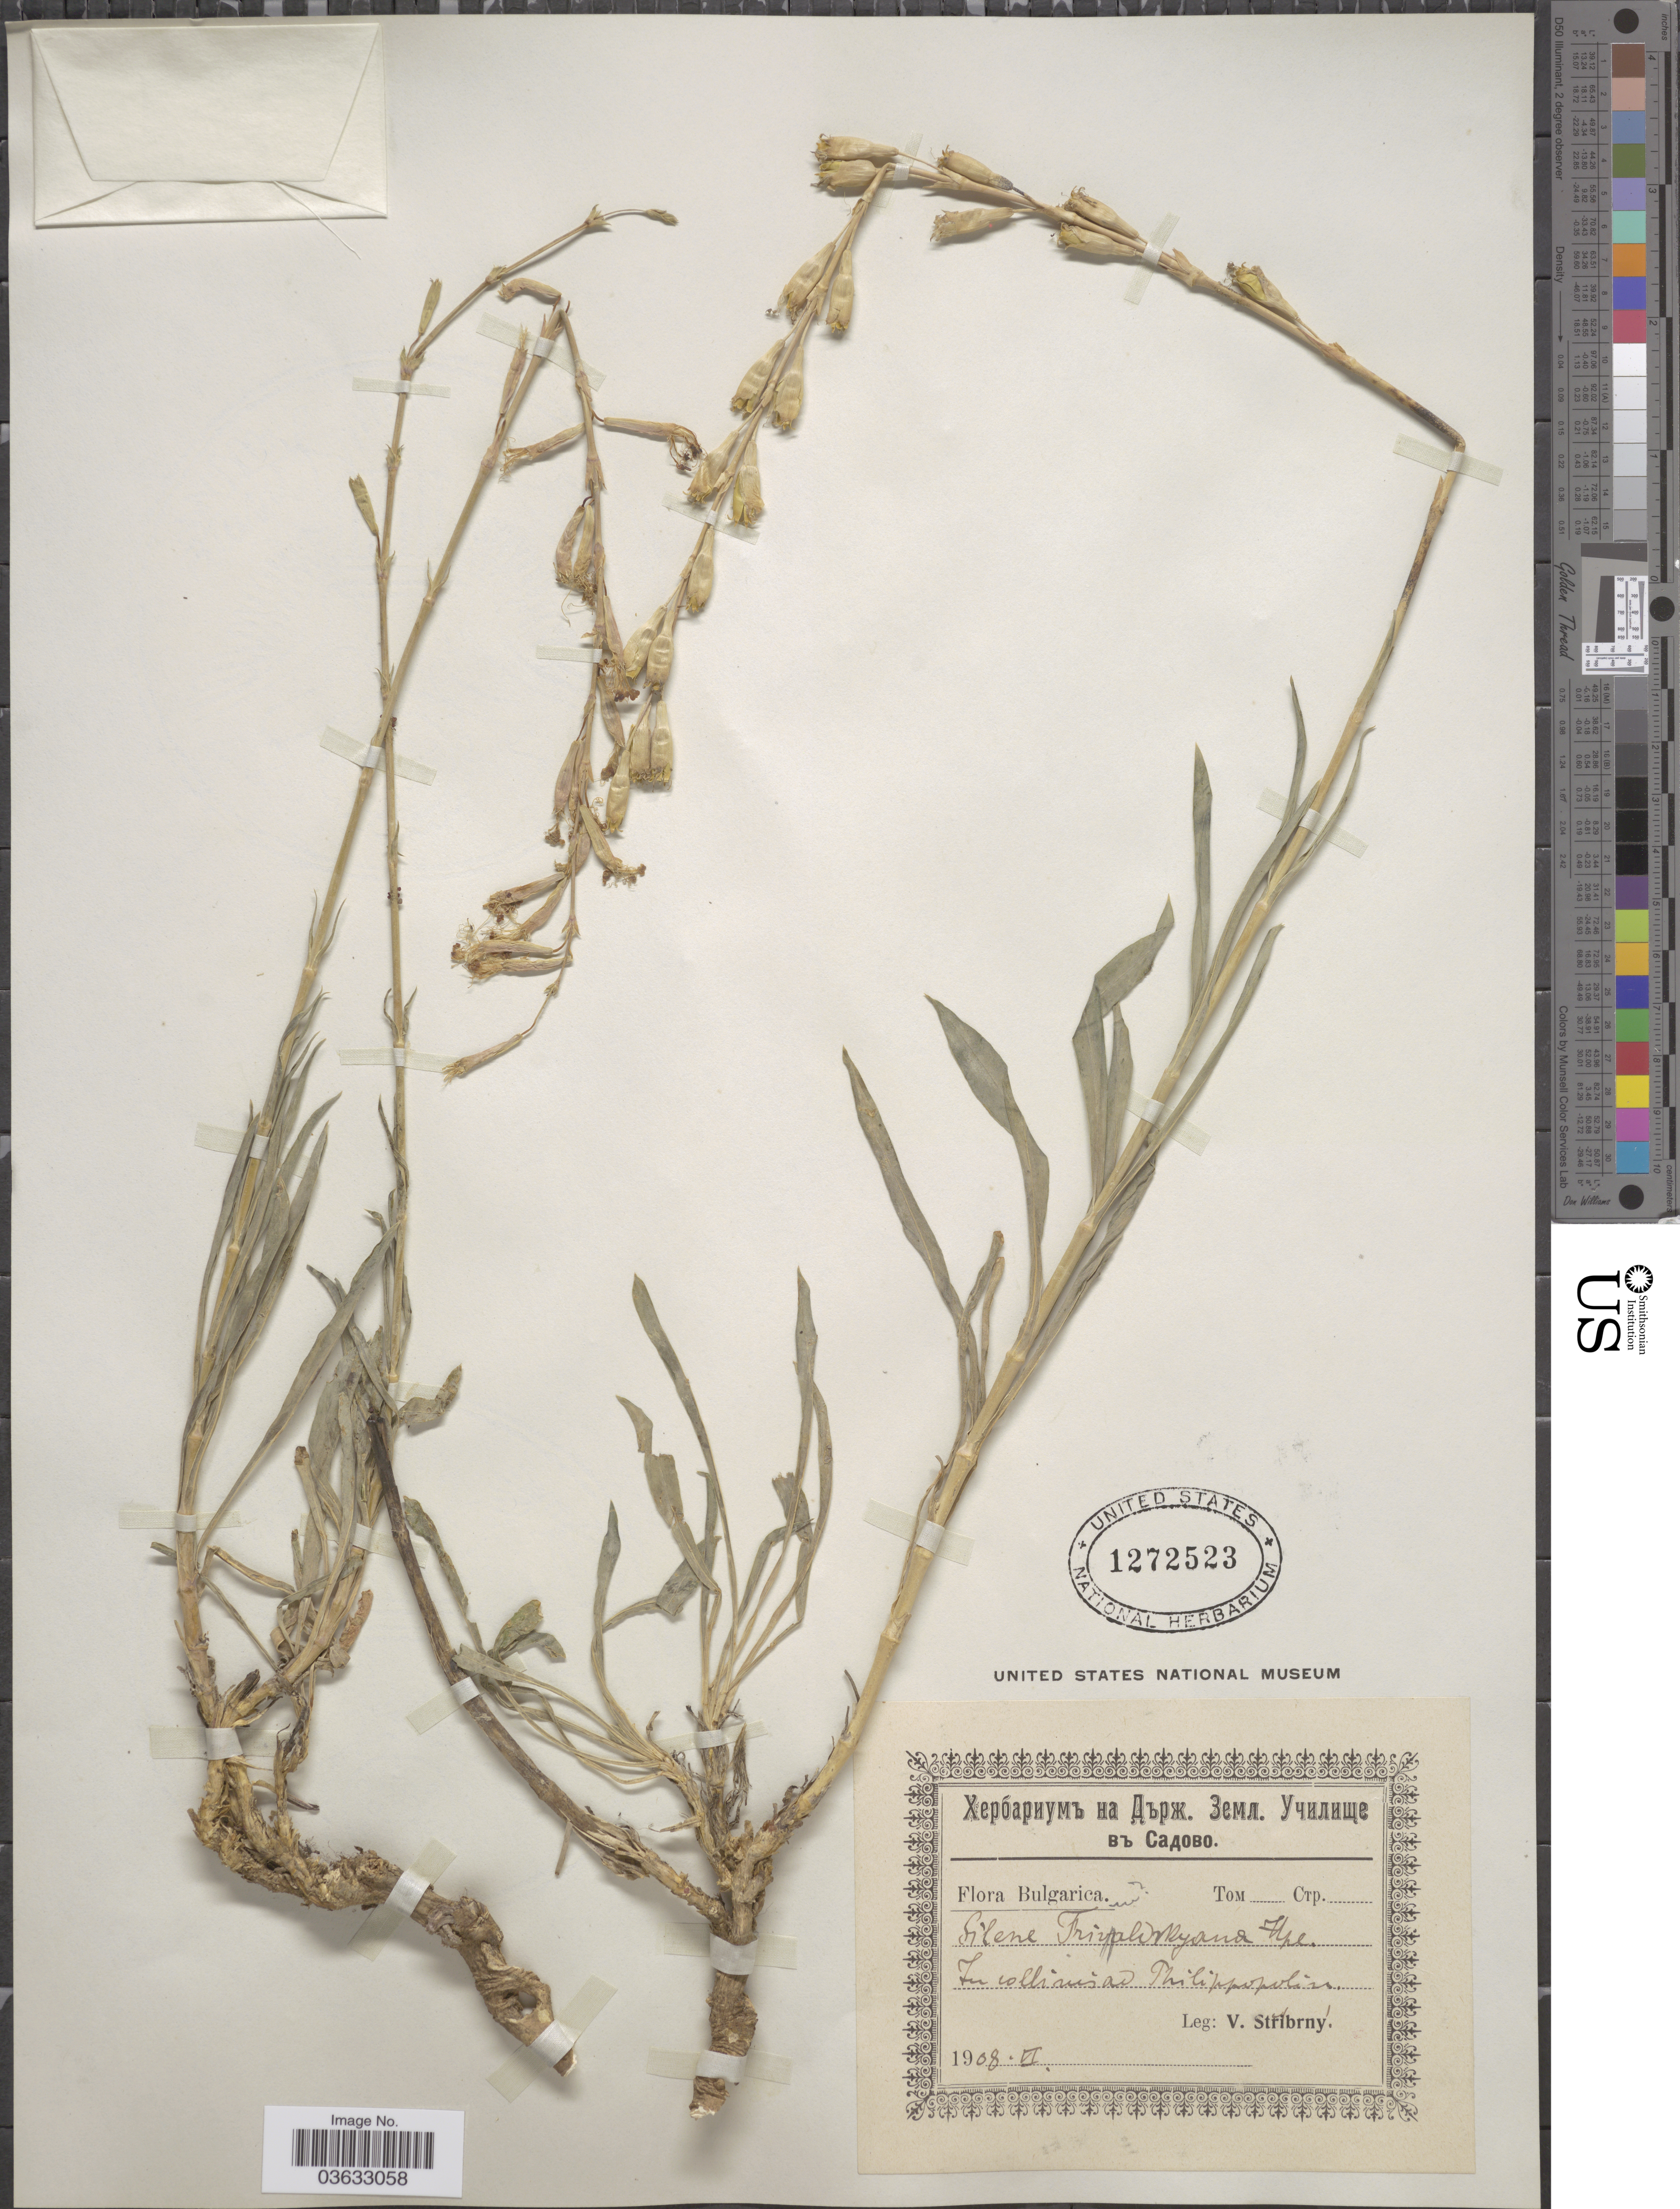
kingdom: Plantae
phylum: Tracheophyta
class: Magnoliopsida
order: Caryophyllales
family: Caryophyllaceae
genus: Silene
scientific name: Silene frivaldskyana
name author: Hampe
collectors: V. Stribrny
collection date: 1908-06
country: Bulgaria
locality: Bulgarica. In collibus ad Philippopolis.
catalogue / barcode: US 1272523